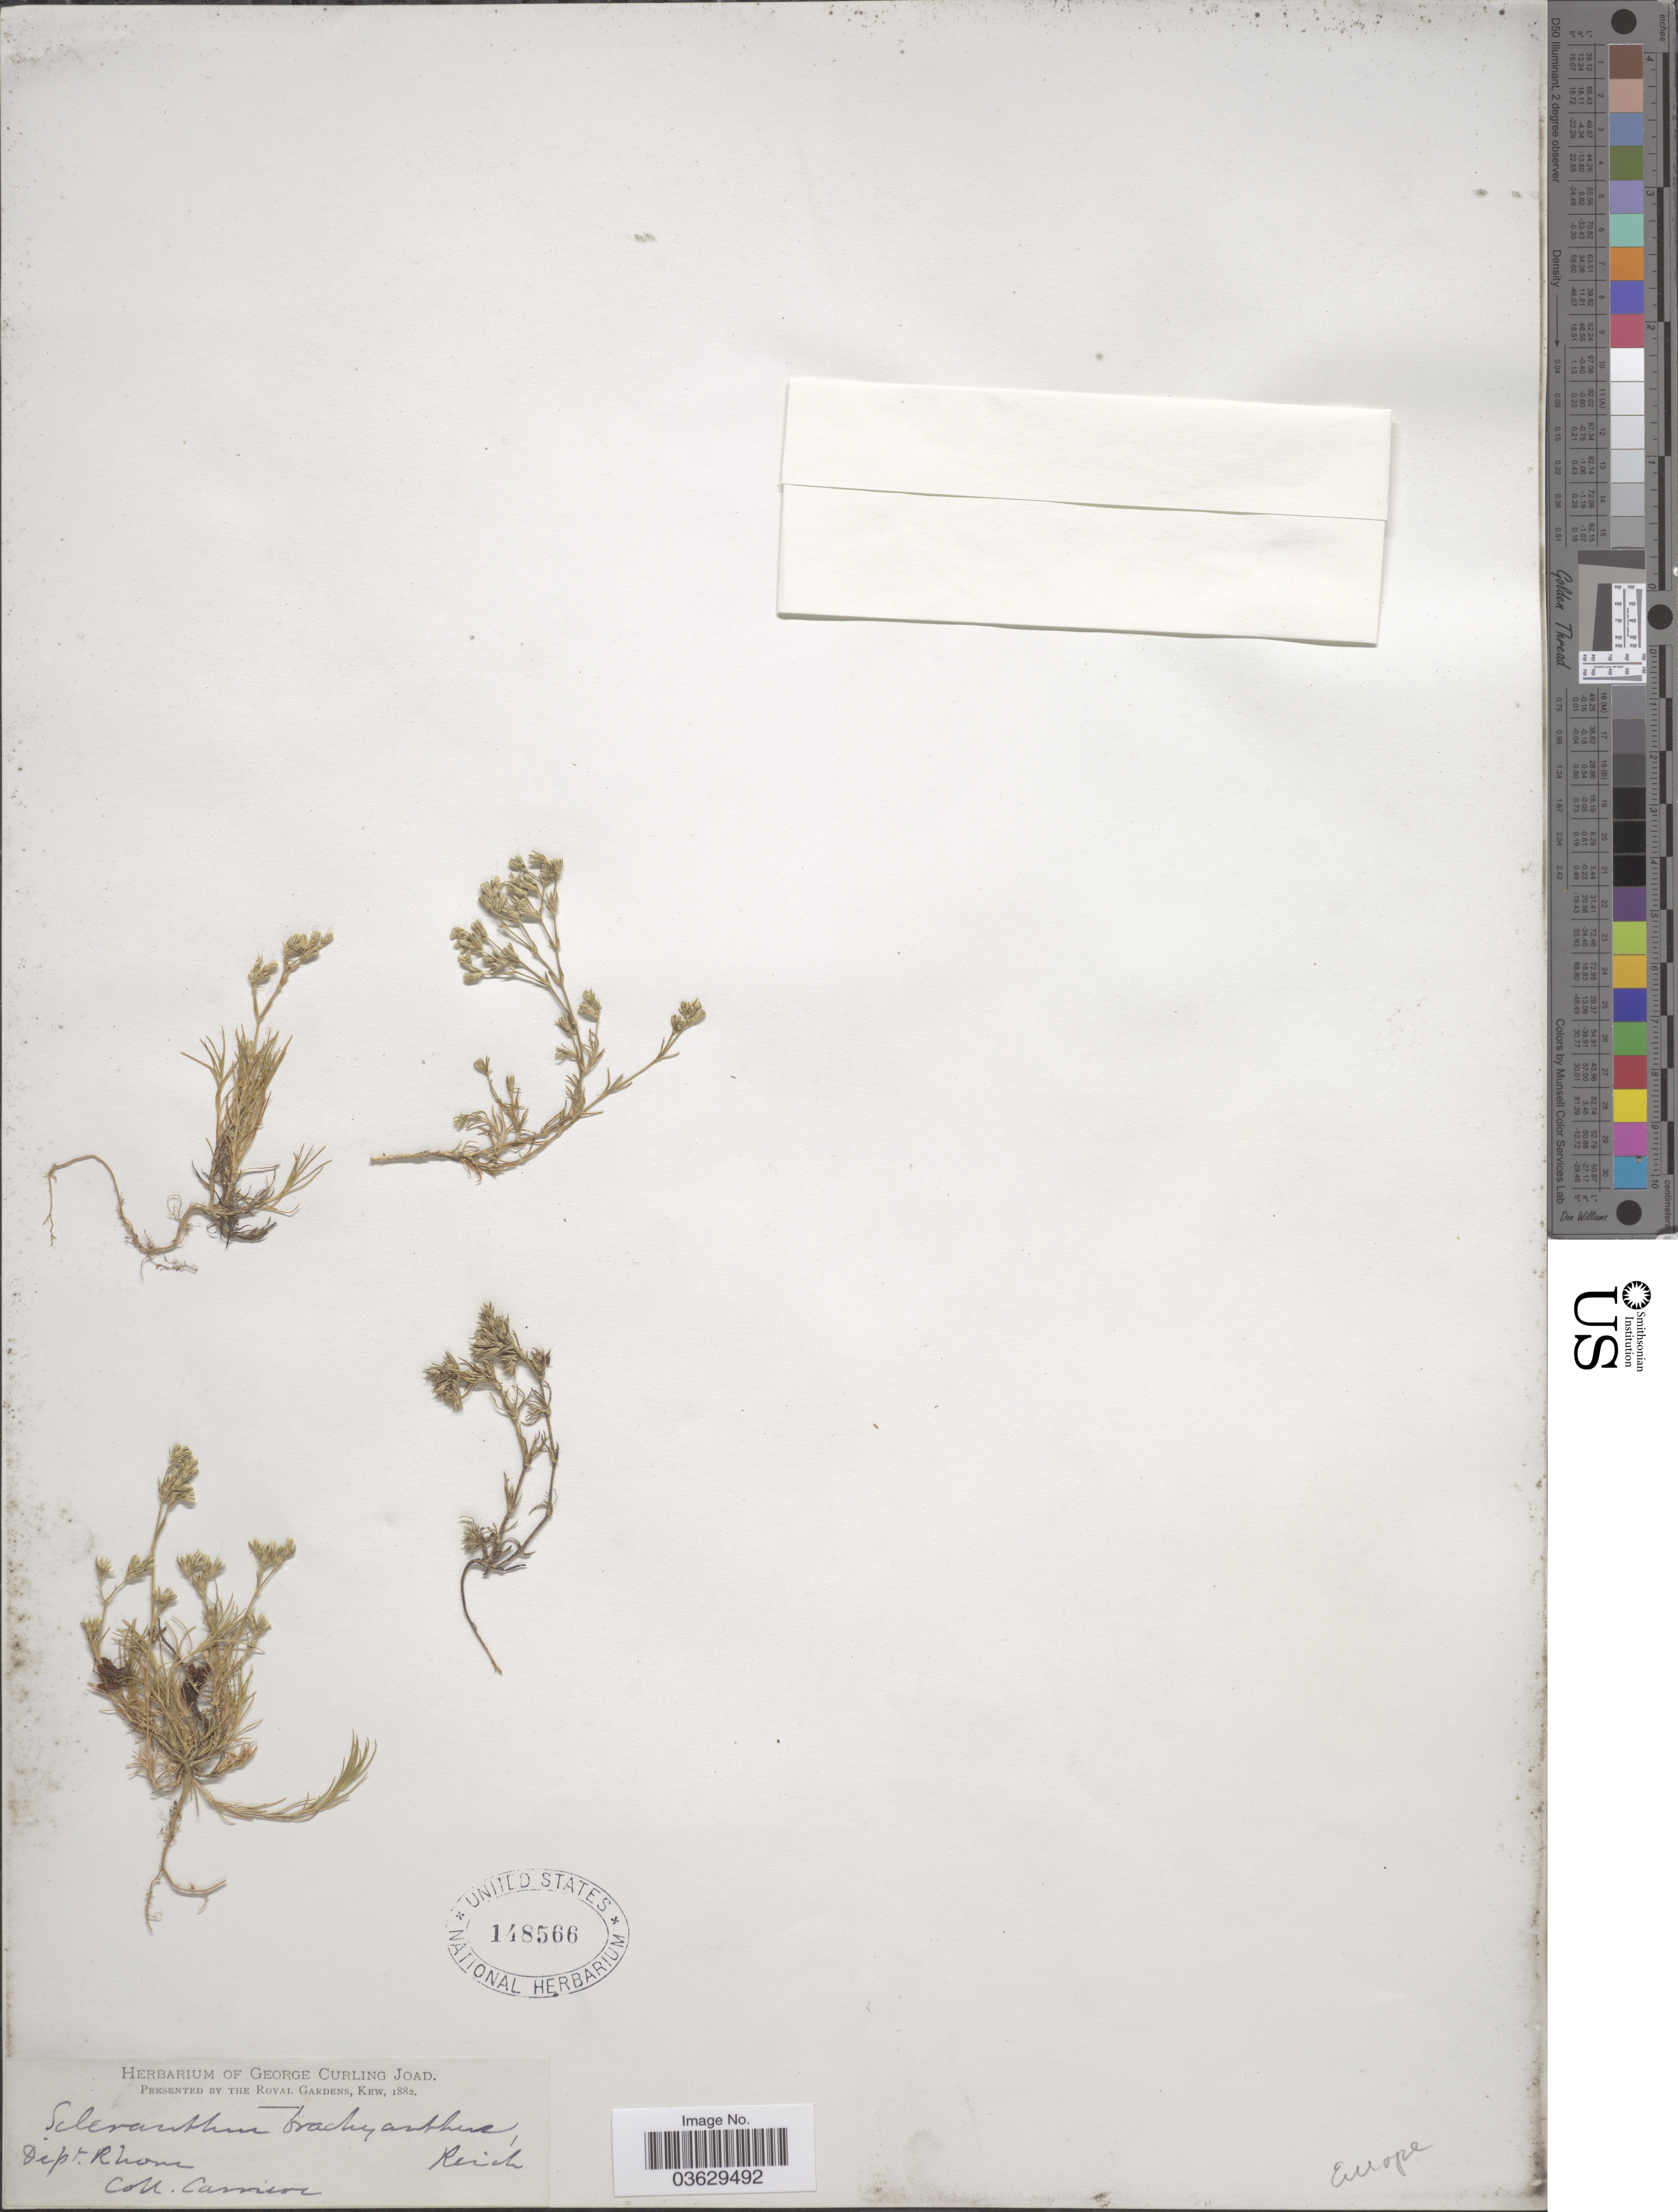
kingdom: Plantae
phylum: Tracheophyta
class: Magnoliopsida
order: Caryophyllales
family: Caryophyllaceae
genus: Scleranthus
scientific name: Scleranthus brachyanthus Rchb. sp. nov. ined.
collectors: Carmine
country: France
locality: Dept. Rhone. Europe.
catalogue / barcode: US 148566